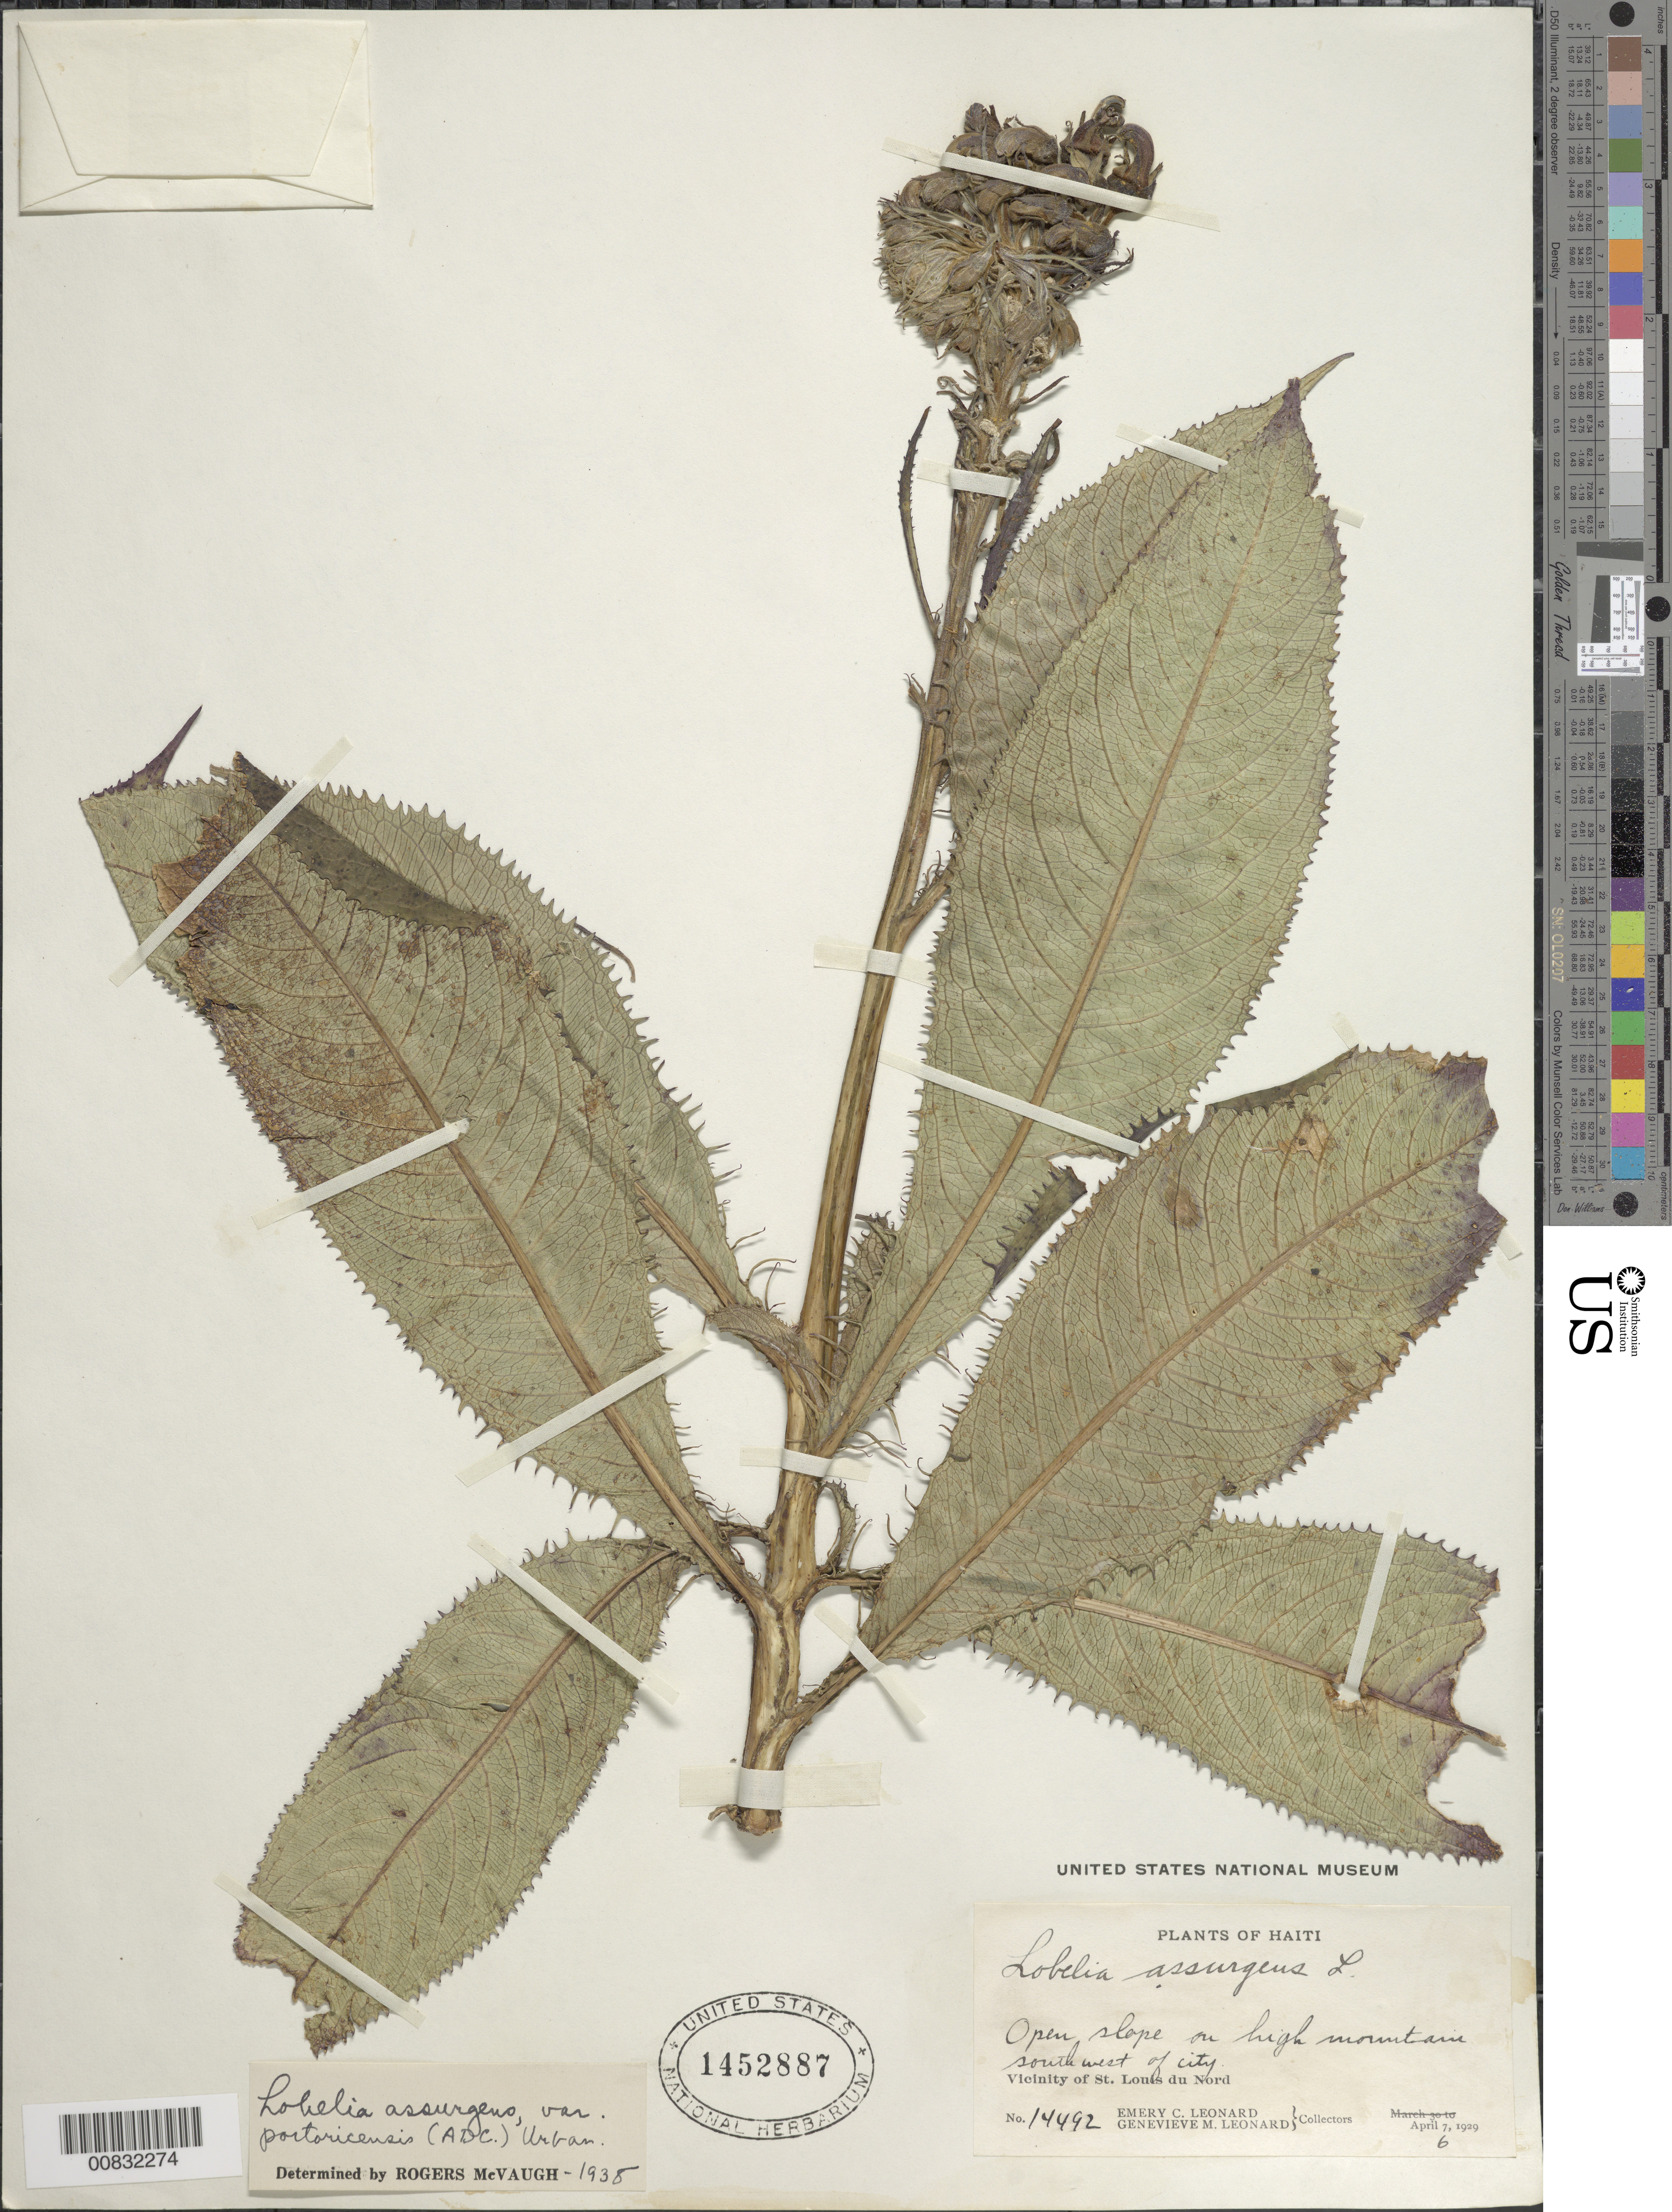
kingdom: Plantae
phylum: Tracheophyta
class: Magnoliopsida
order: Asterales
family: Campanulaceae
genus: Lobelia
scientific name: Lobelia assurgens var. portoricesis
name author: (A. DC.) Urb.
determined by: McVaugh, R.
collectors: E. C. Leonard & G. M. Leonard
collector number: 14492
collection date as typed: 06 Apr 1929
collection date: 1929-04-06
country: Haiti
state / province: Nord-Ouest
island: Hispaniola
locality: Vicinity of St. Louis du Nord, SW of city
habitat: Open slope on high mountains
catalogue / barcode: US 1452887